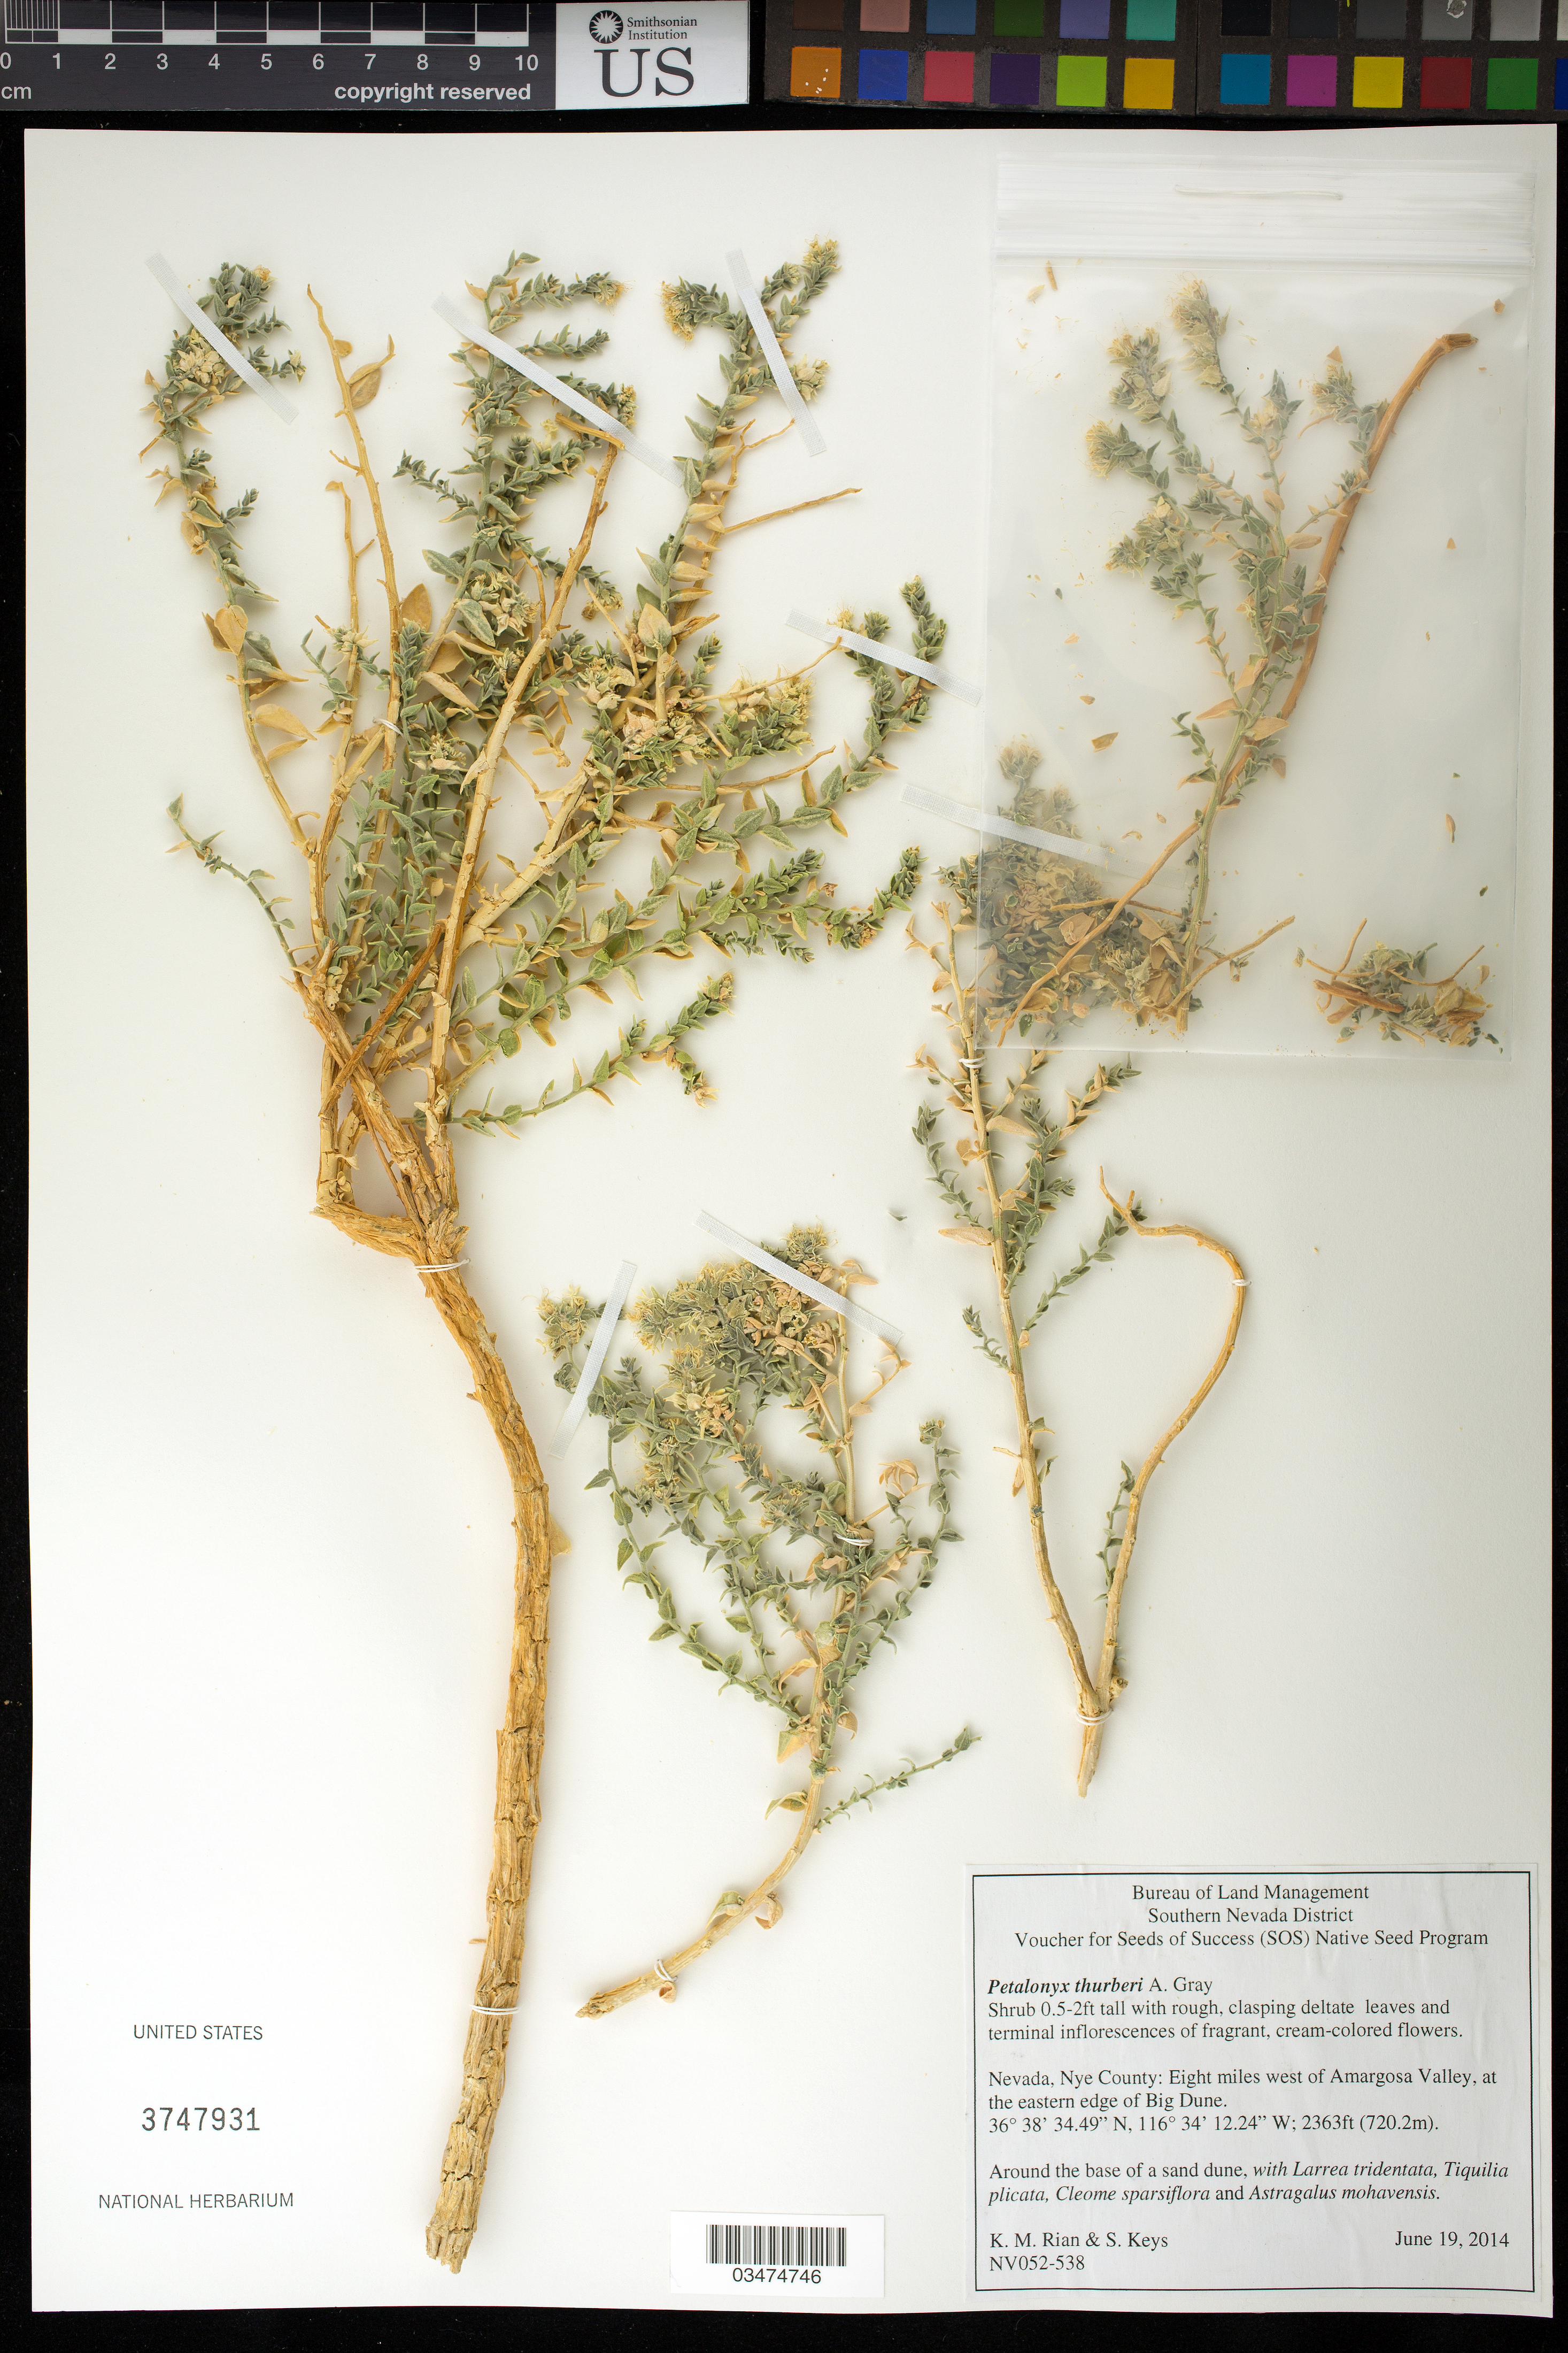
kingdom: Plantae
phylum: Tracheophyta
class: Magnoliopsida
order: Cornales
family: Loasaceae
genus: Petalonyx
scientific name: Petalonyx thurberi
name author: A. Gray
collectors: K. Rian & S. Keys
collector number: NV052-538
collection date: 2014-06-19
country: United States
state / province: Nevada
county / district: Nye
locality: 8 mi. W of Amargosa Valley, E edge of Big Dune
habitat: Base of sand dune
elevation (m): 720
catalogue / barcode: US 3747931